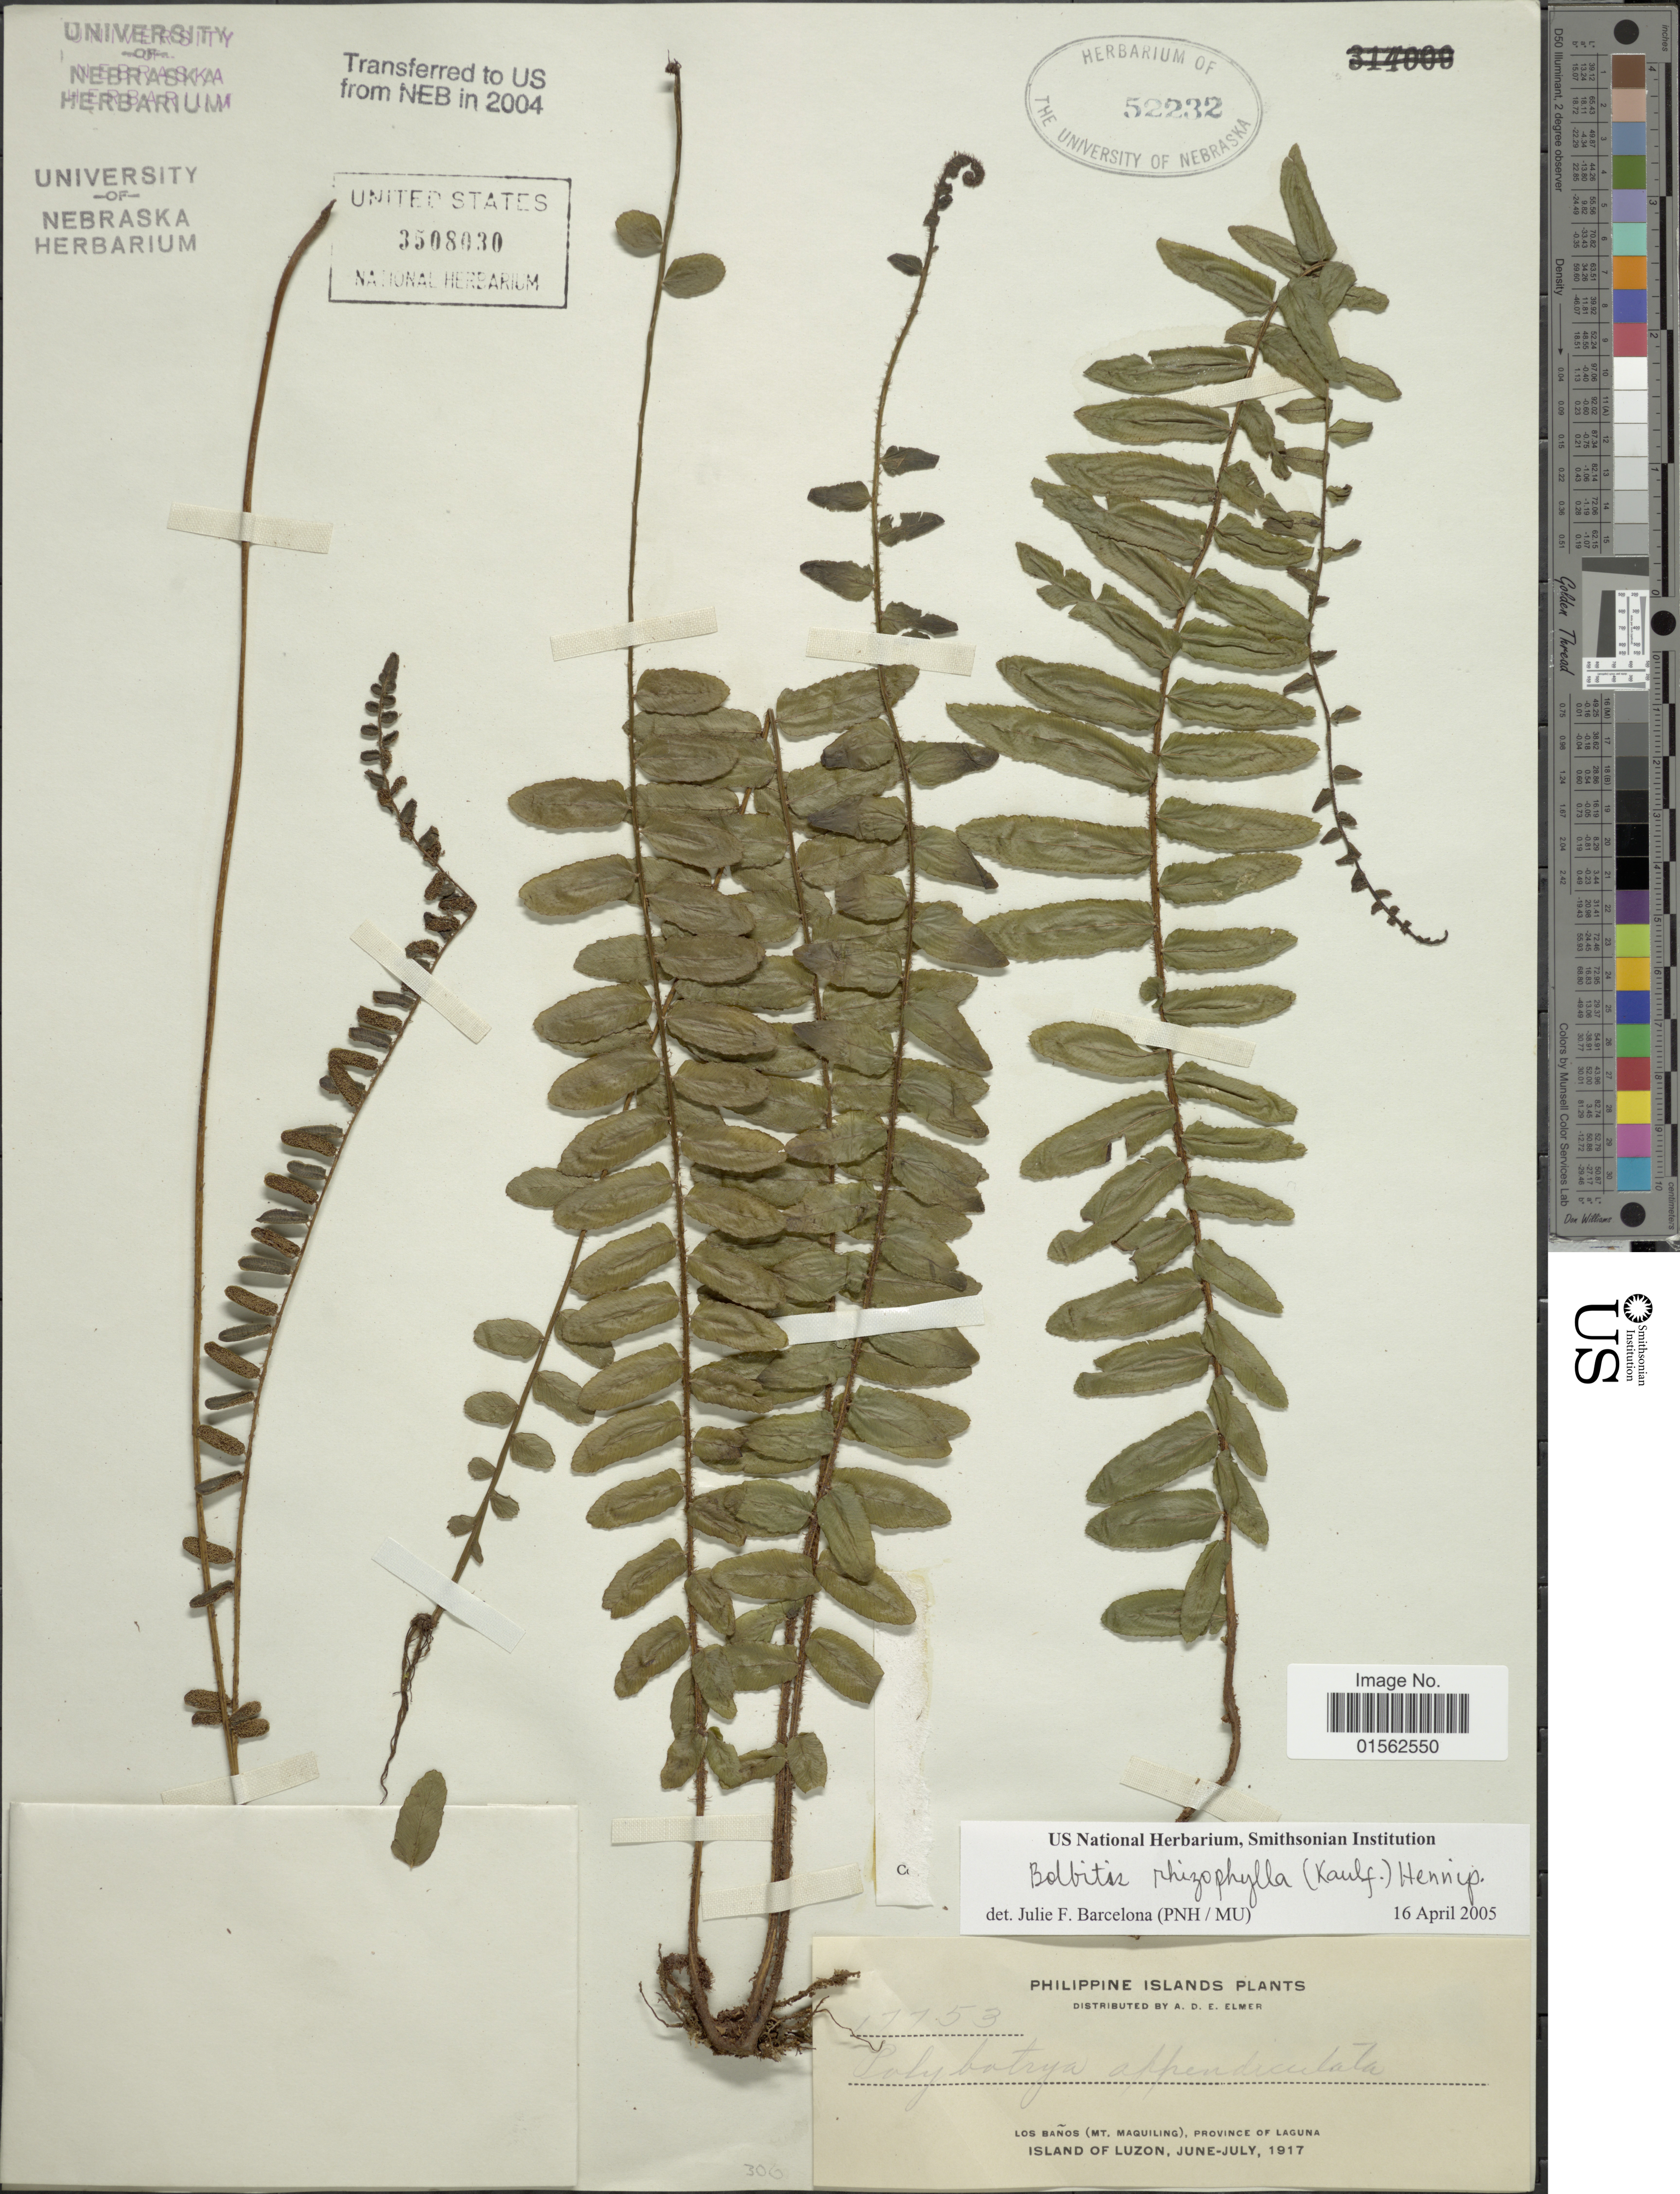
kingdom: Plantae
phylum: Tracheophyta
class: Polypodiopsida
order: Polypodiales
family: Dryopteridaceae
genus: Bolbitis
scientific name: Bolbitis rhizophylla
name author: (Kaulf.) Hennipman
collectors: A. D. E. Elmer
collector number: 17753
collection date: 1917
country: Philippines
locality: Philippine Islands, Los Baños (Mt. Maquiling), Province of Laguna, Island of Luzon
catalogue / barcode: US 3508030